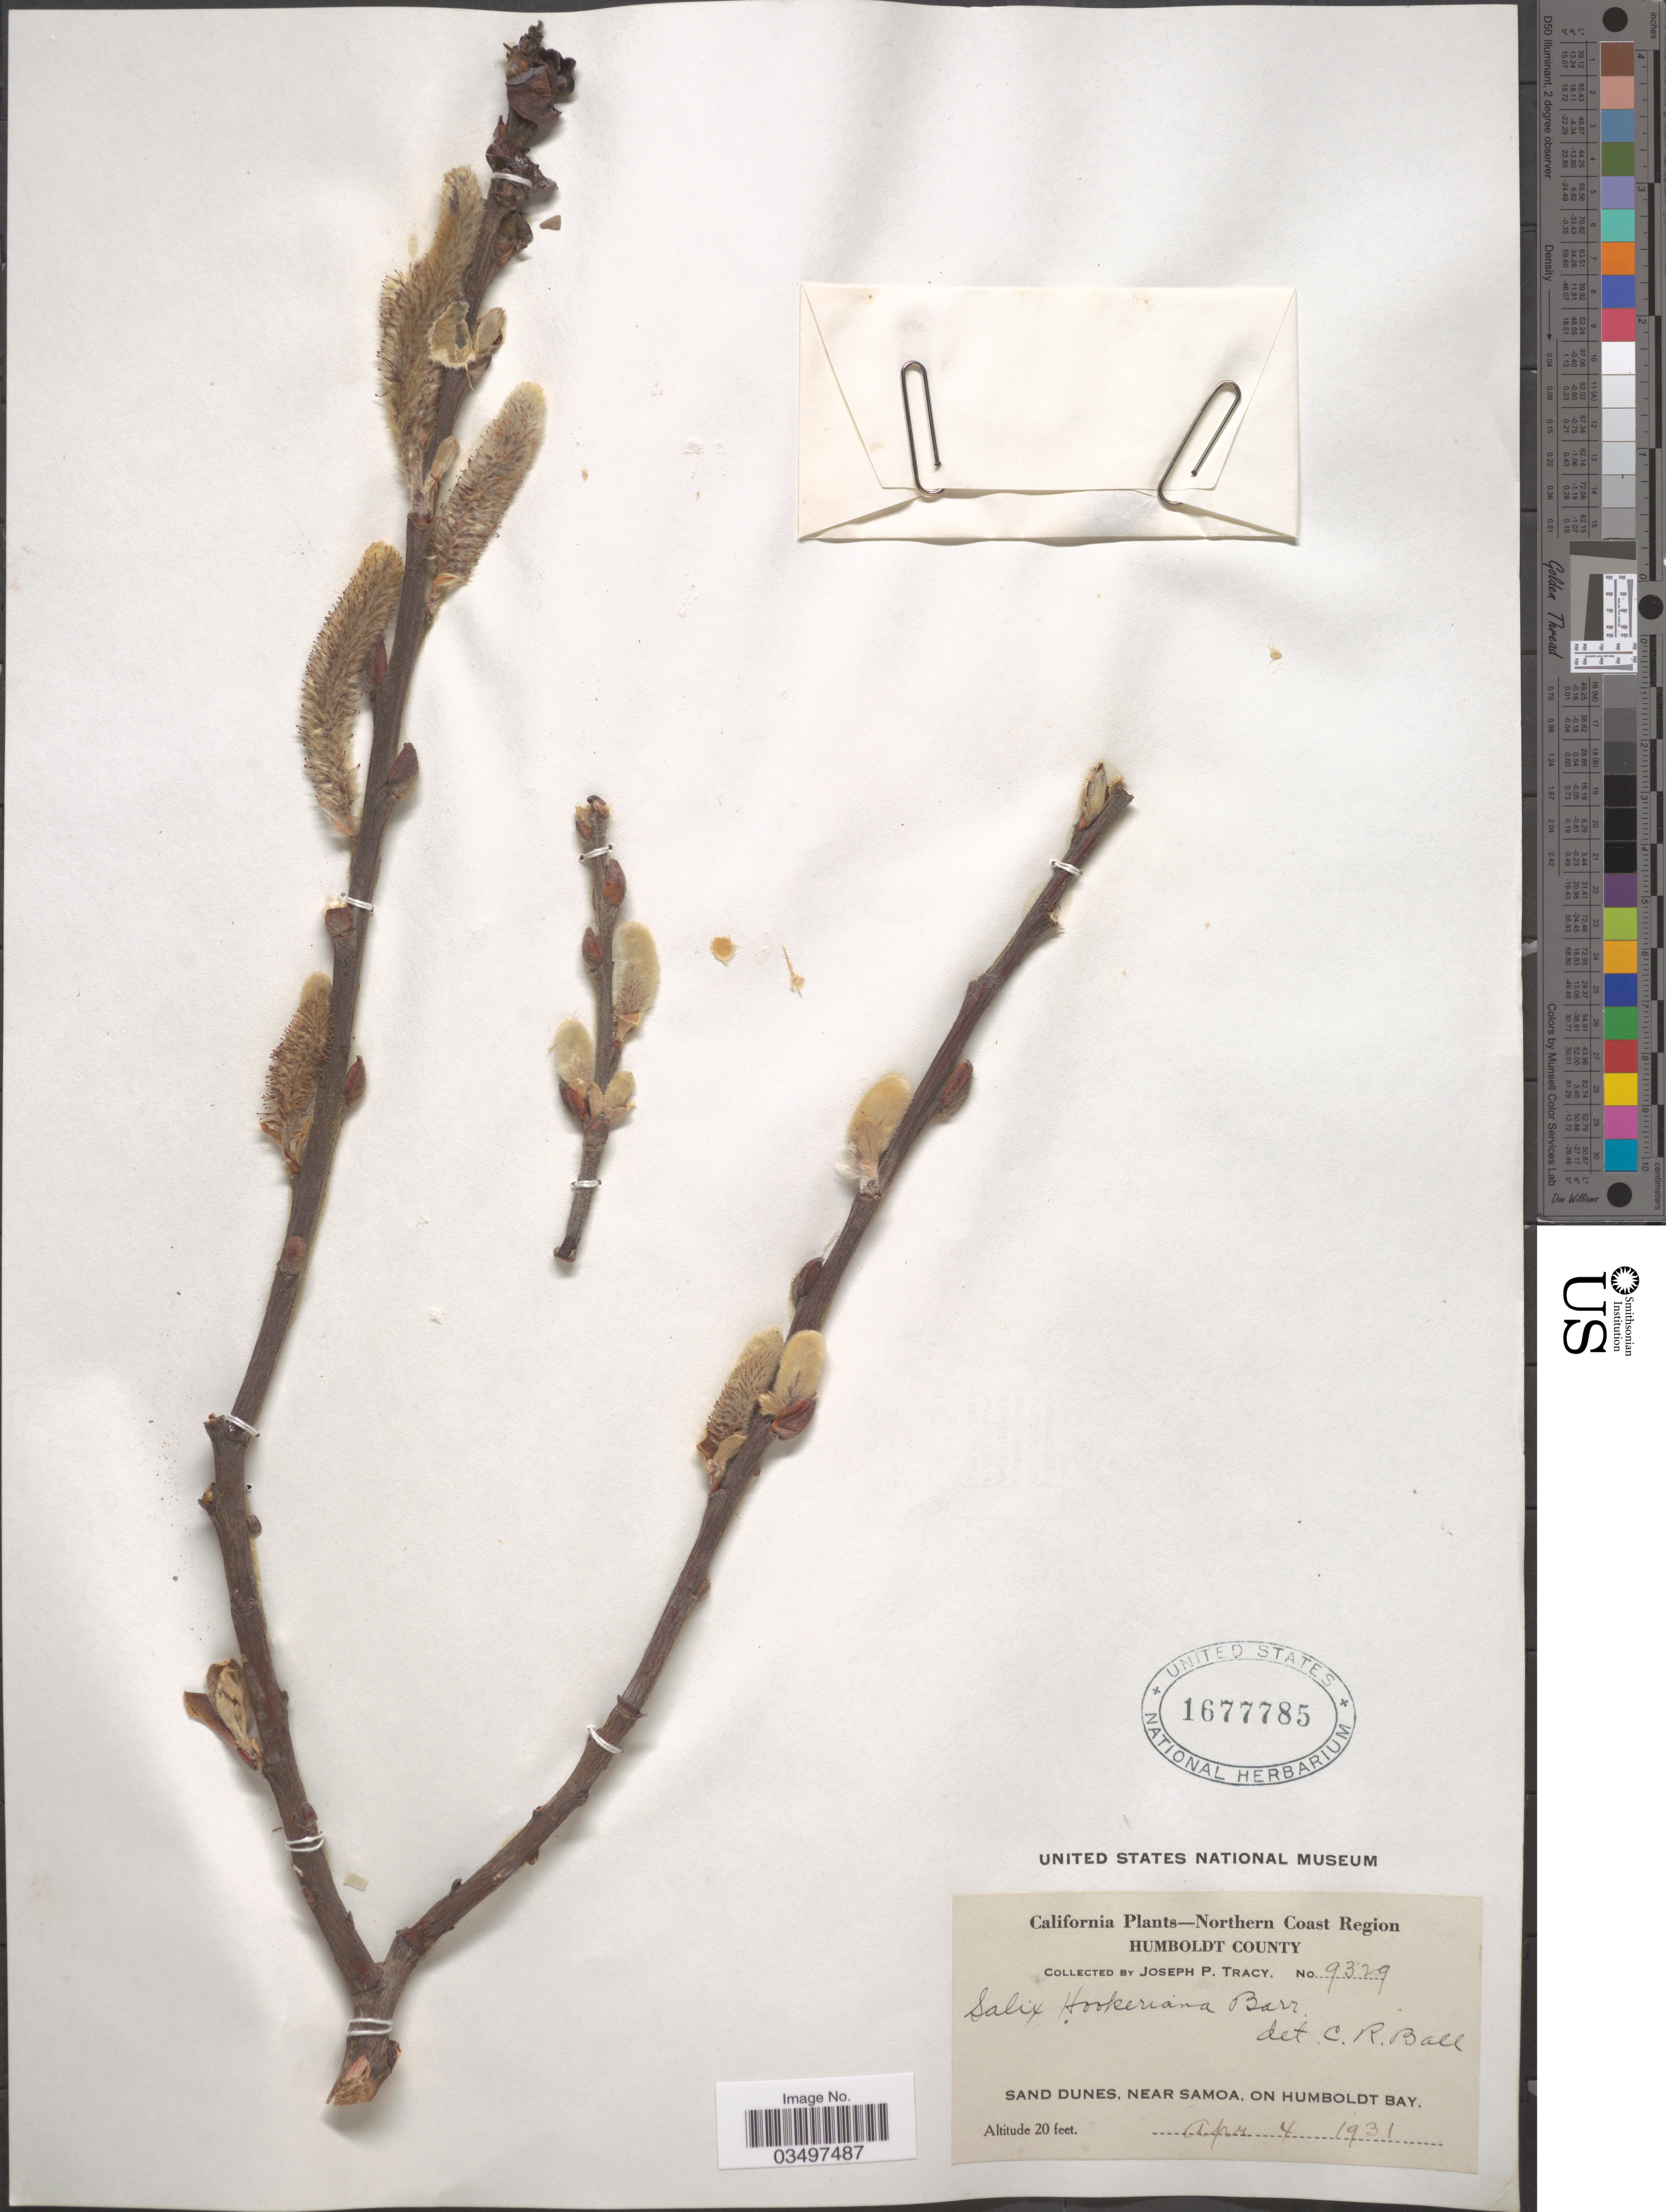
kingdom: Plantae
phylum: Tracheophyta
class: Magnoliopsida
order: Malpighiales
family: Salicaceae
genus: Salix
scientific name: Salix hookeriana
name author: Barratt ex Hook.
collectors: J. Tracy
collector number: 9329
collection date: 1931-04-04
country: United States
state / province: California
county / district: Humboldt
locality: Northern Coast Region. Humboldt County. Sand Dunes, near Samoa, on Humboldt Bay.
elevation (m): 6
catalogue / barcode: US 1677785